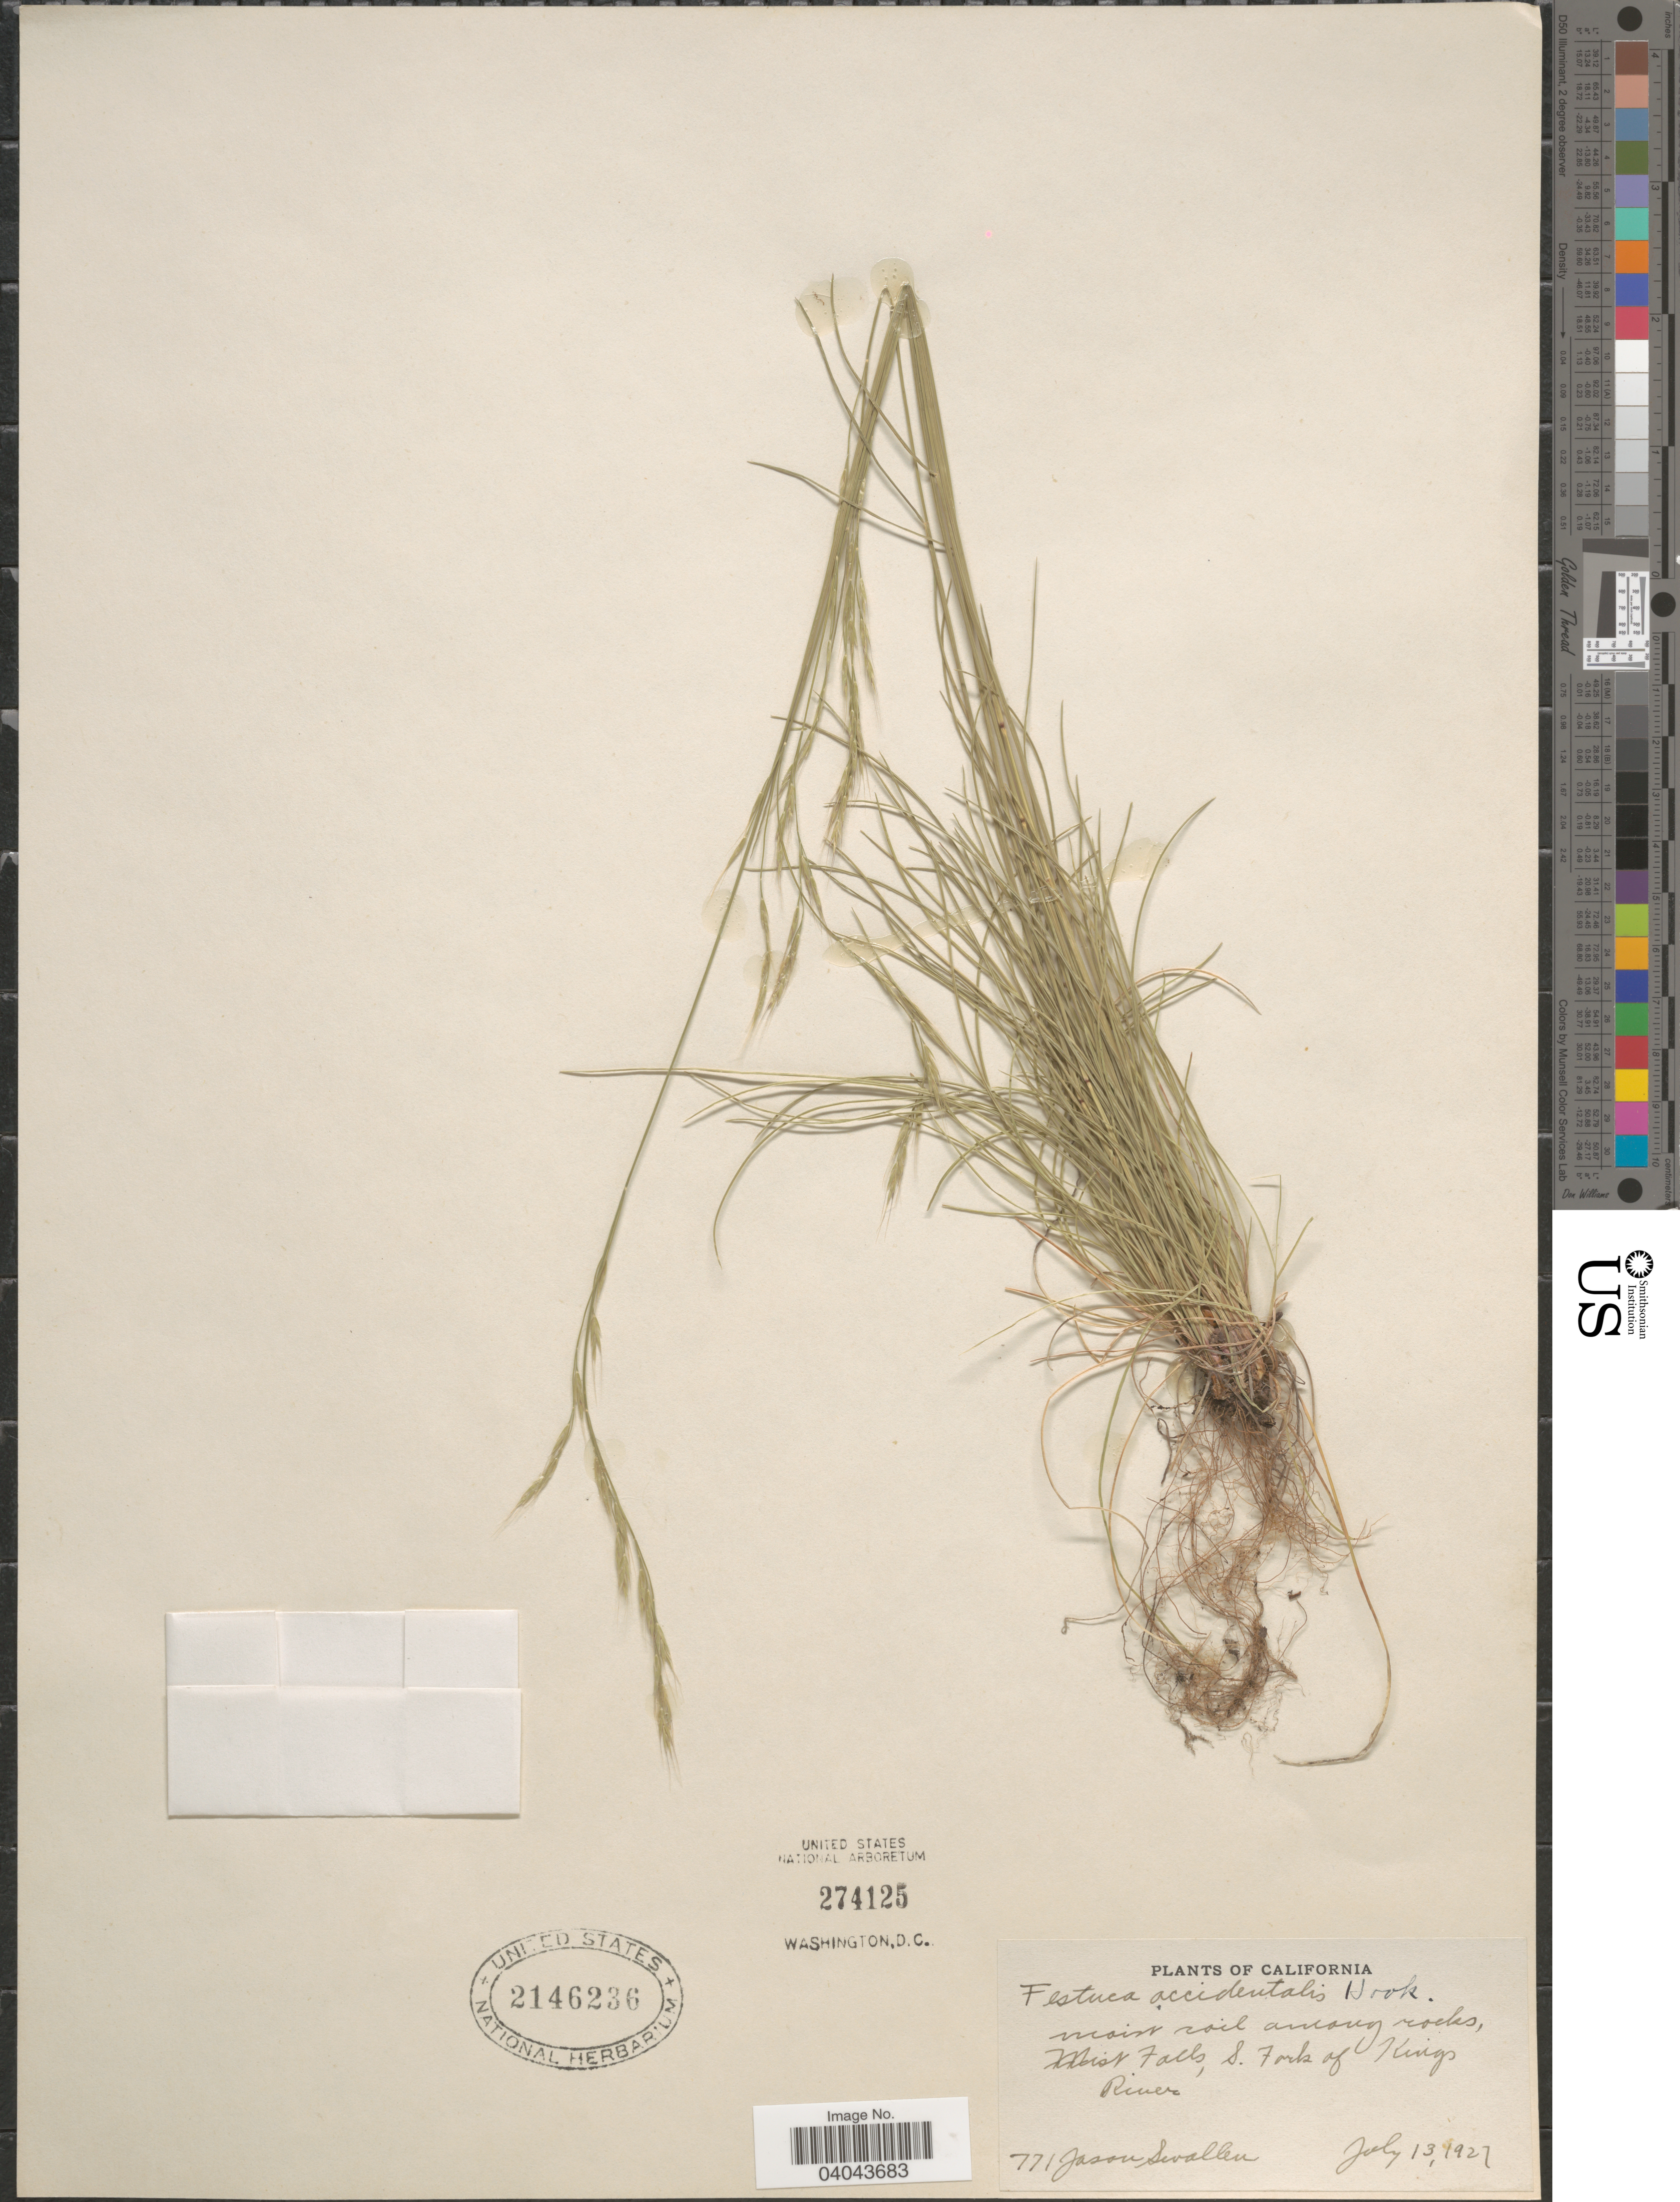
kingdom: Plantae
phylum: Tracheophyta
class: Liliopsida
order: Poales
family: Poaceae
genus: Festuca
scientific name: Festuca occidentalis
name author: Hook.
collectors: J. R. Swallen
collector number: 771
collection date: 1927-07-13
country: United States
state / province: California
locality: Mist Falls, S. Fork of Kings River.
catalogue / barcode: US 2146236